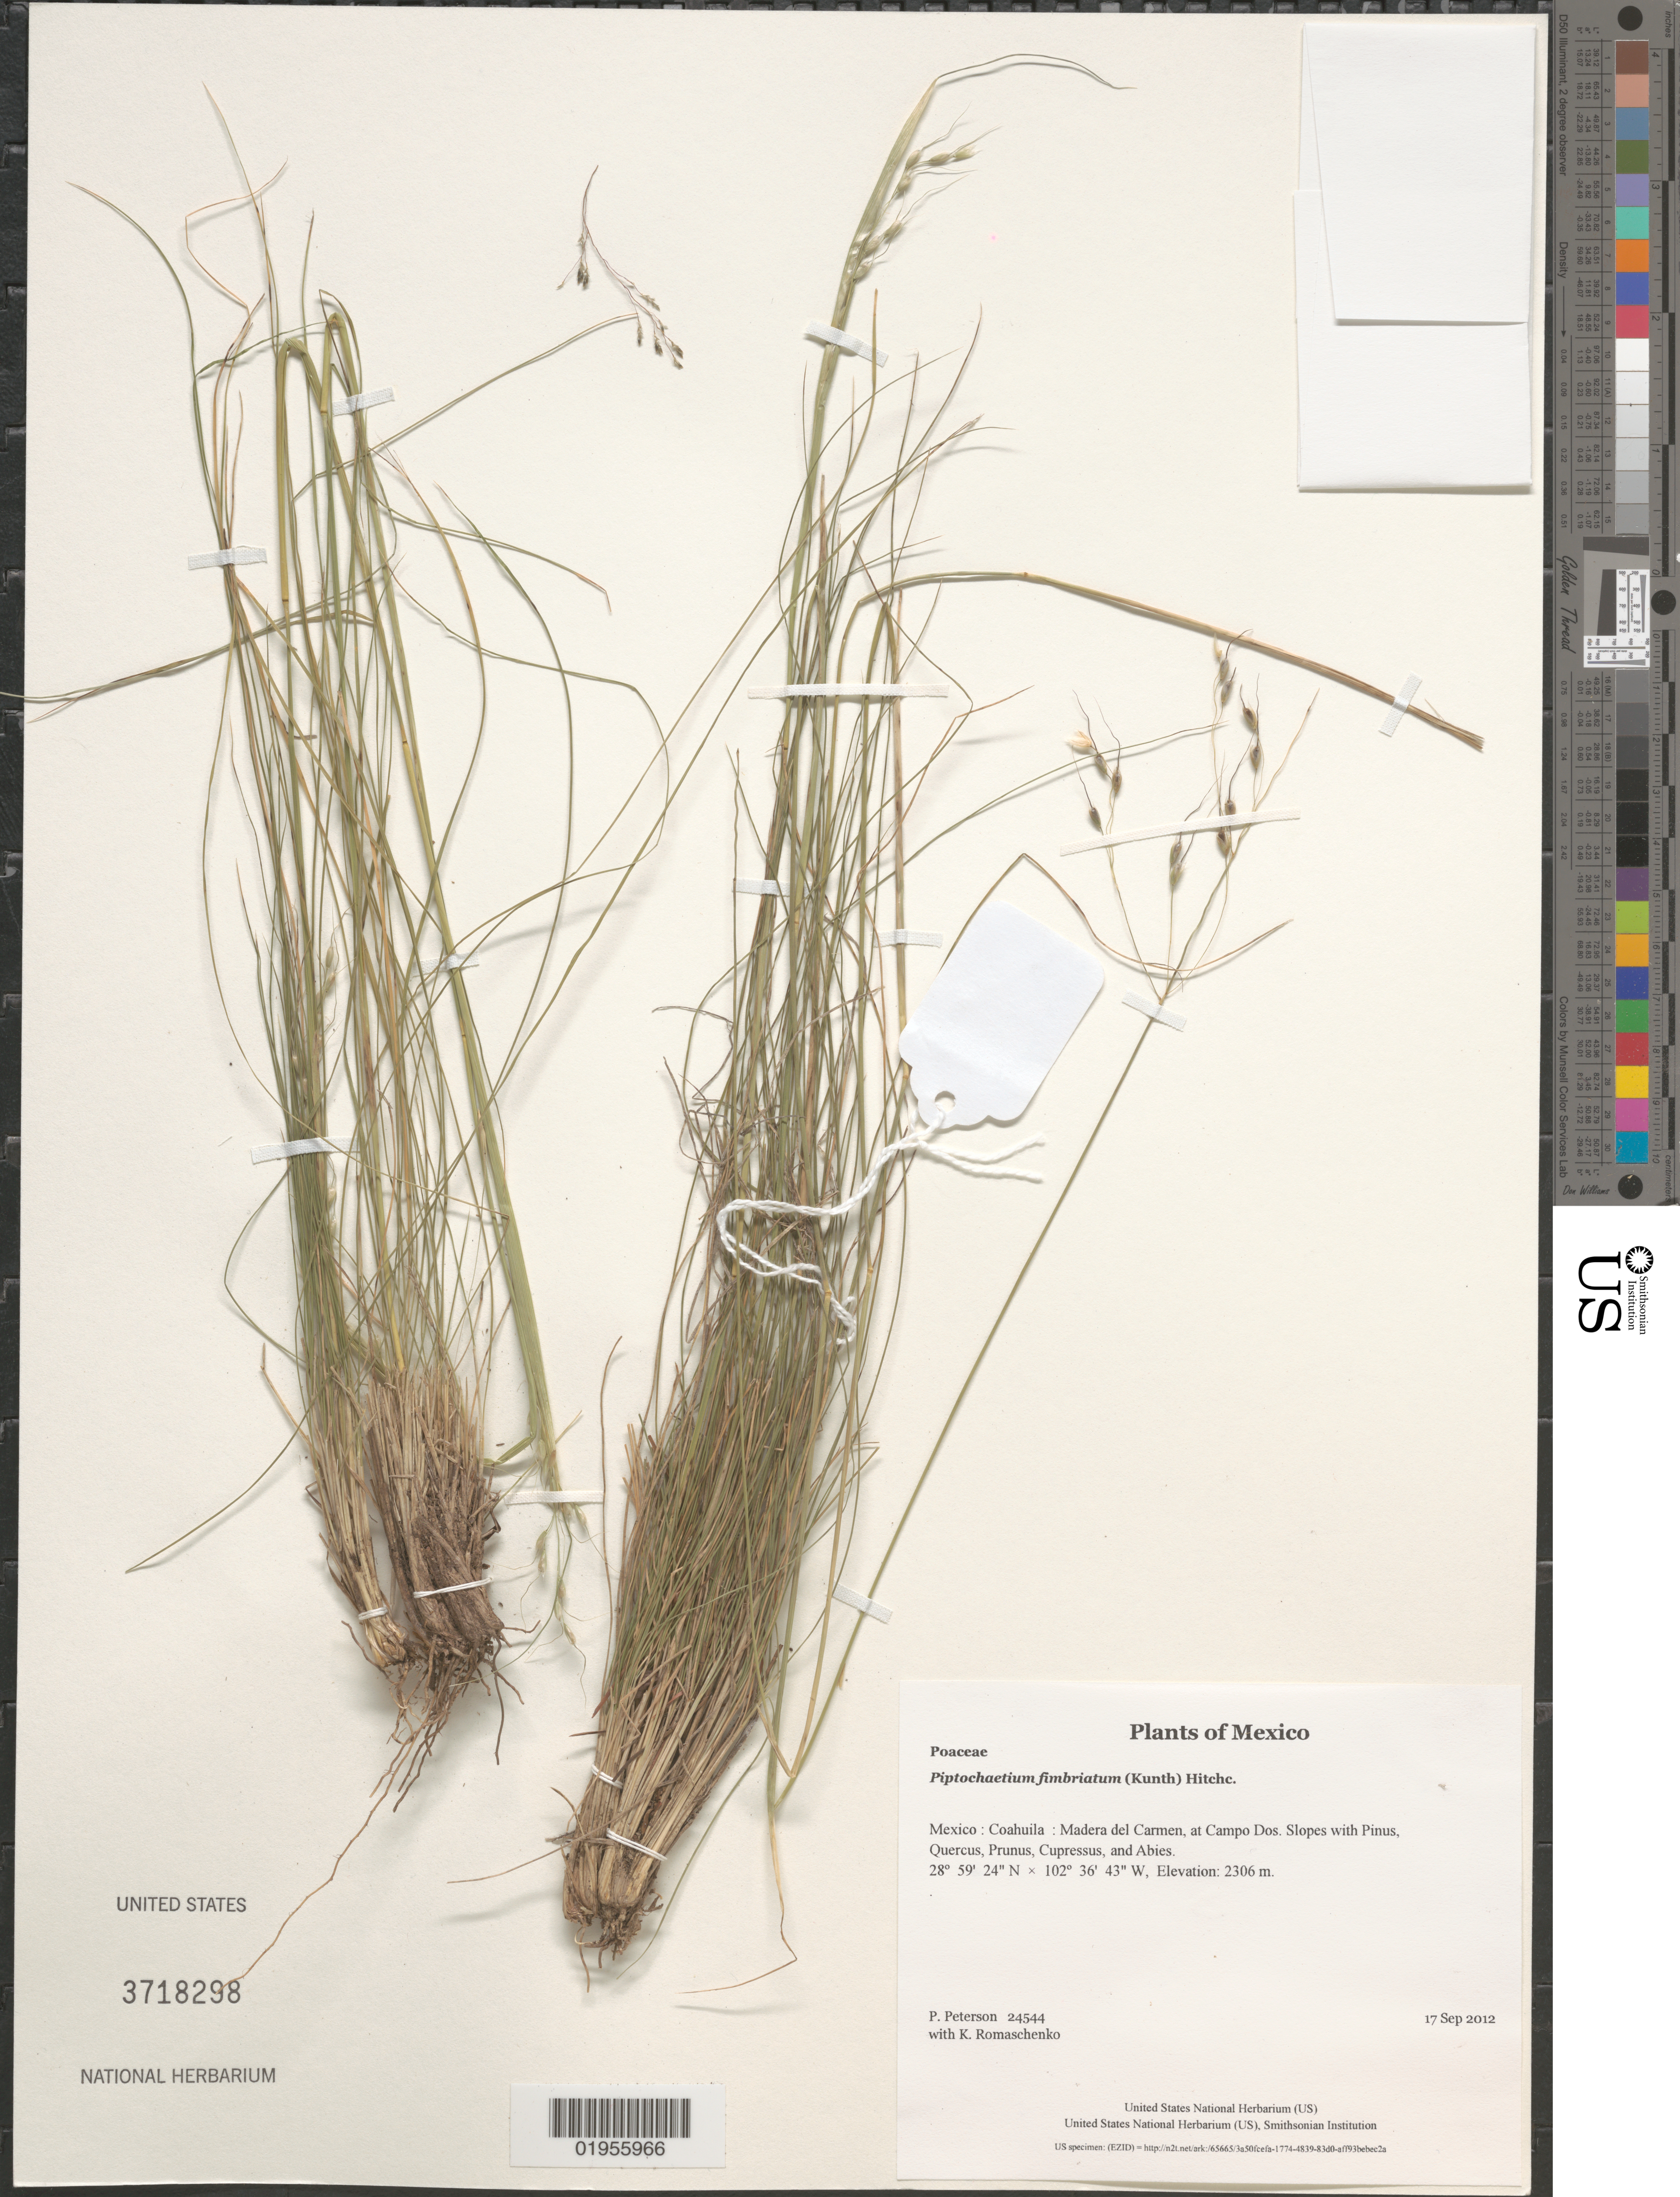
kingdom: Plantae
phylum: Tracheophyta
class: Liliopsida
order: Poales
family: Poaceae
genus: Piptochaetium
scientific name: Piptochaetium fimbriatum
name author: (Kunth) Hitchc.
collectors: P. M. Peterson & K. Romaschenko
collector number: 24544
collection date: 2012-09-17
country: Mexico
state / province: Coahuila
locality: Madera del Carmen, at Campo Dos.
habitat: Slopes with Pinus, Quercus, Prunus, Cupressus, and Abies.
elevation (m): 2306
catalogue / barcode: US 3718298